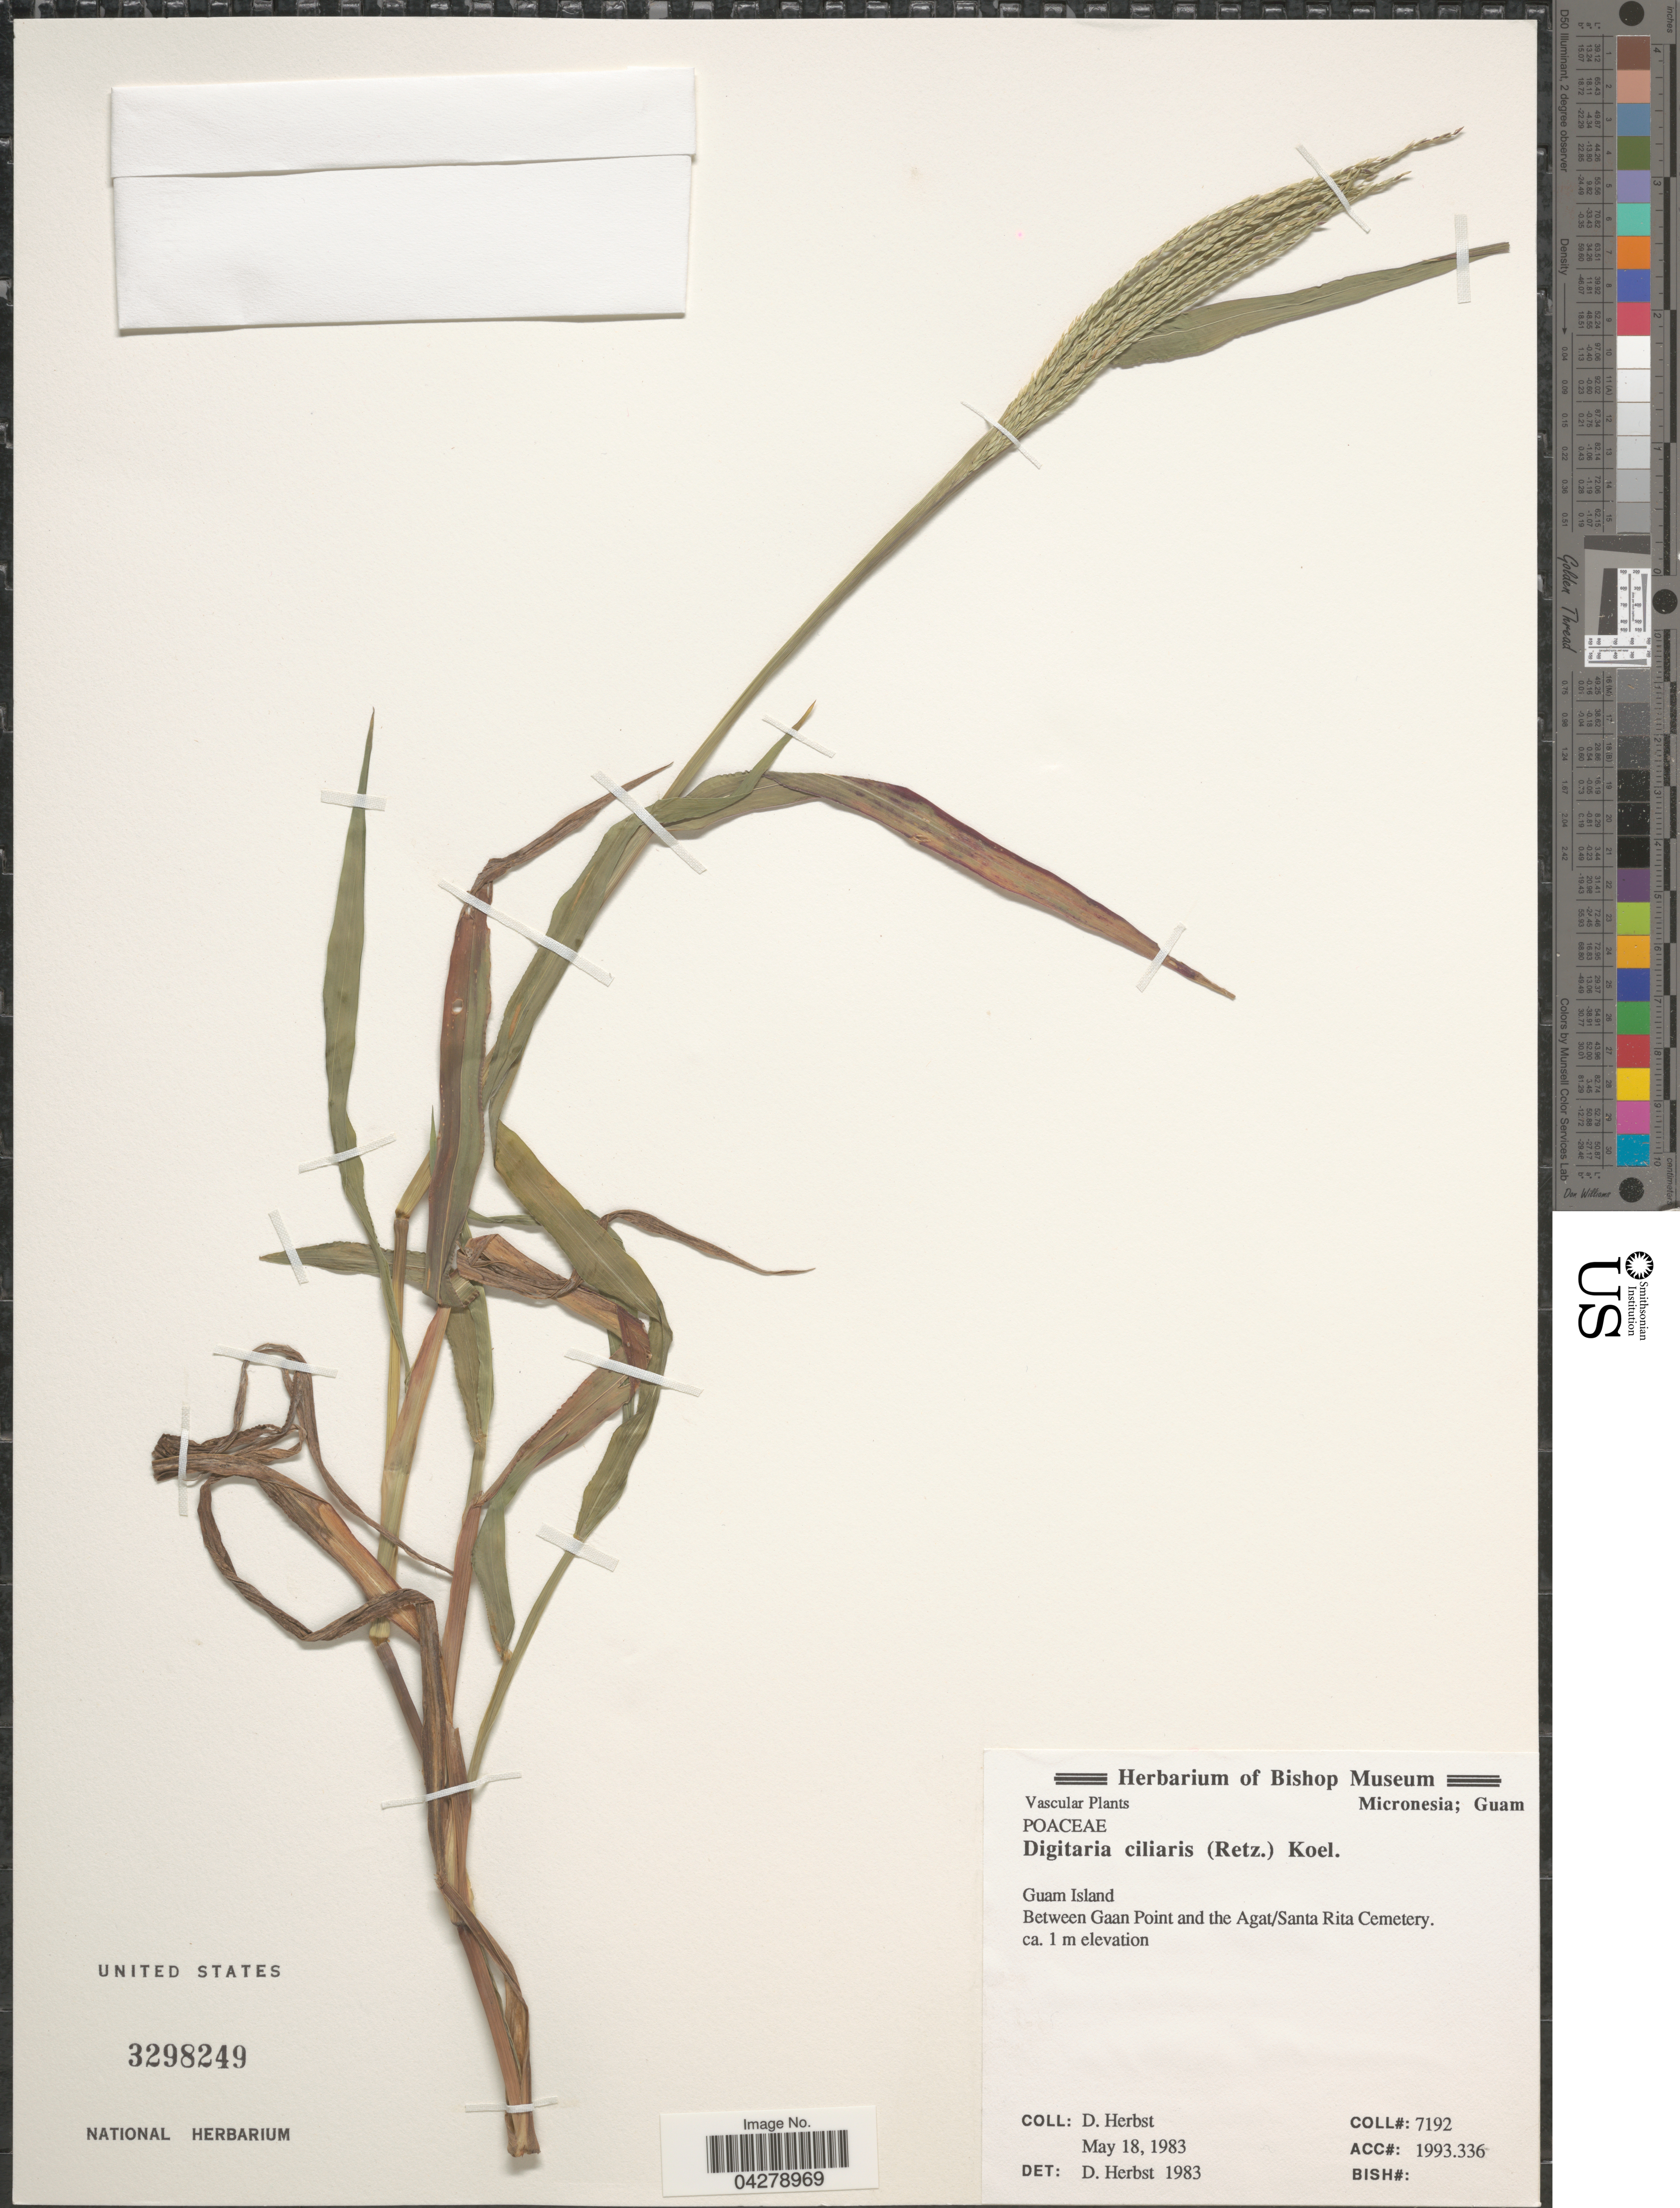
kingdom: Plantae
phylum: Tracheophyta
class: Liliopsida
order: Poales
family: Poaceae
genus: Digitaria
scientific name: Digitaria ciliaris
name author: (Retz.) Koeler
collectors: D. Herbst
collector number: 7192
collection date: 1983-05-18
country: Guam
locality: Guam Island. Between Gaan Point and the Agat/Santa Rita Cemetery.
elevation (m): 1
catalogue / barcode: US 3298249